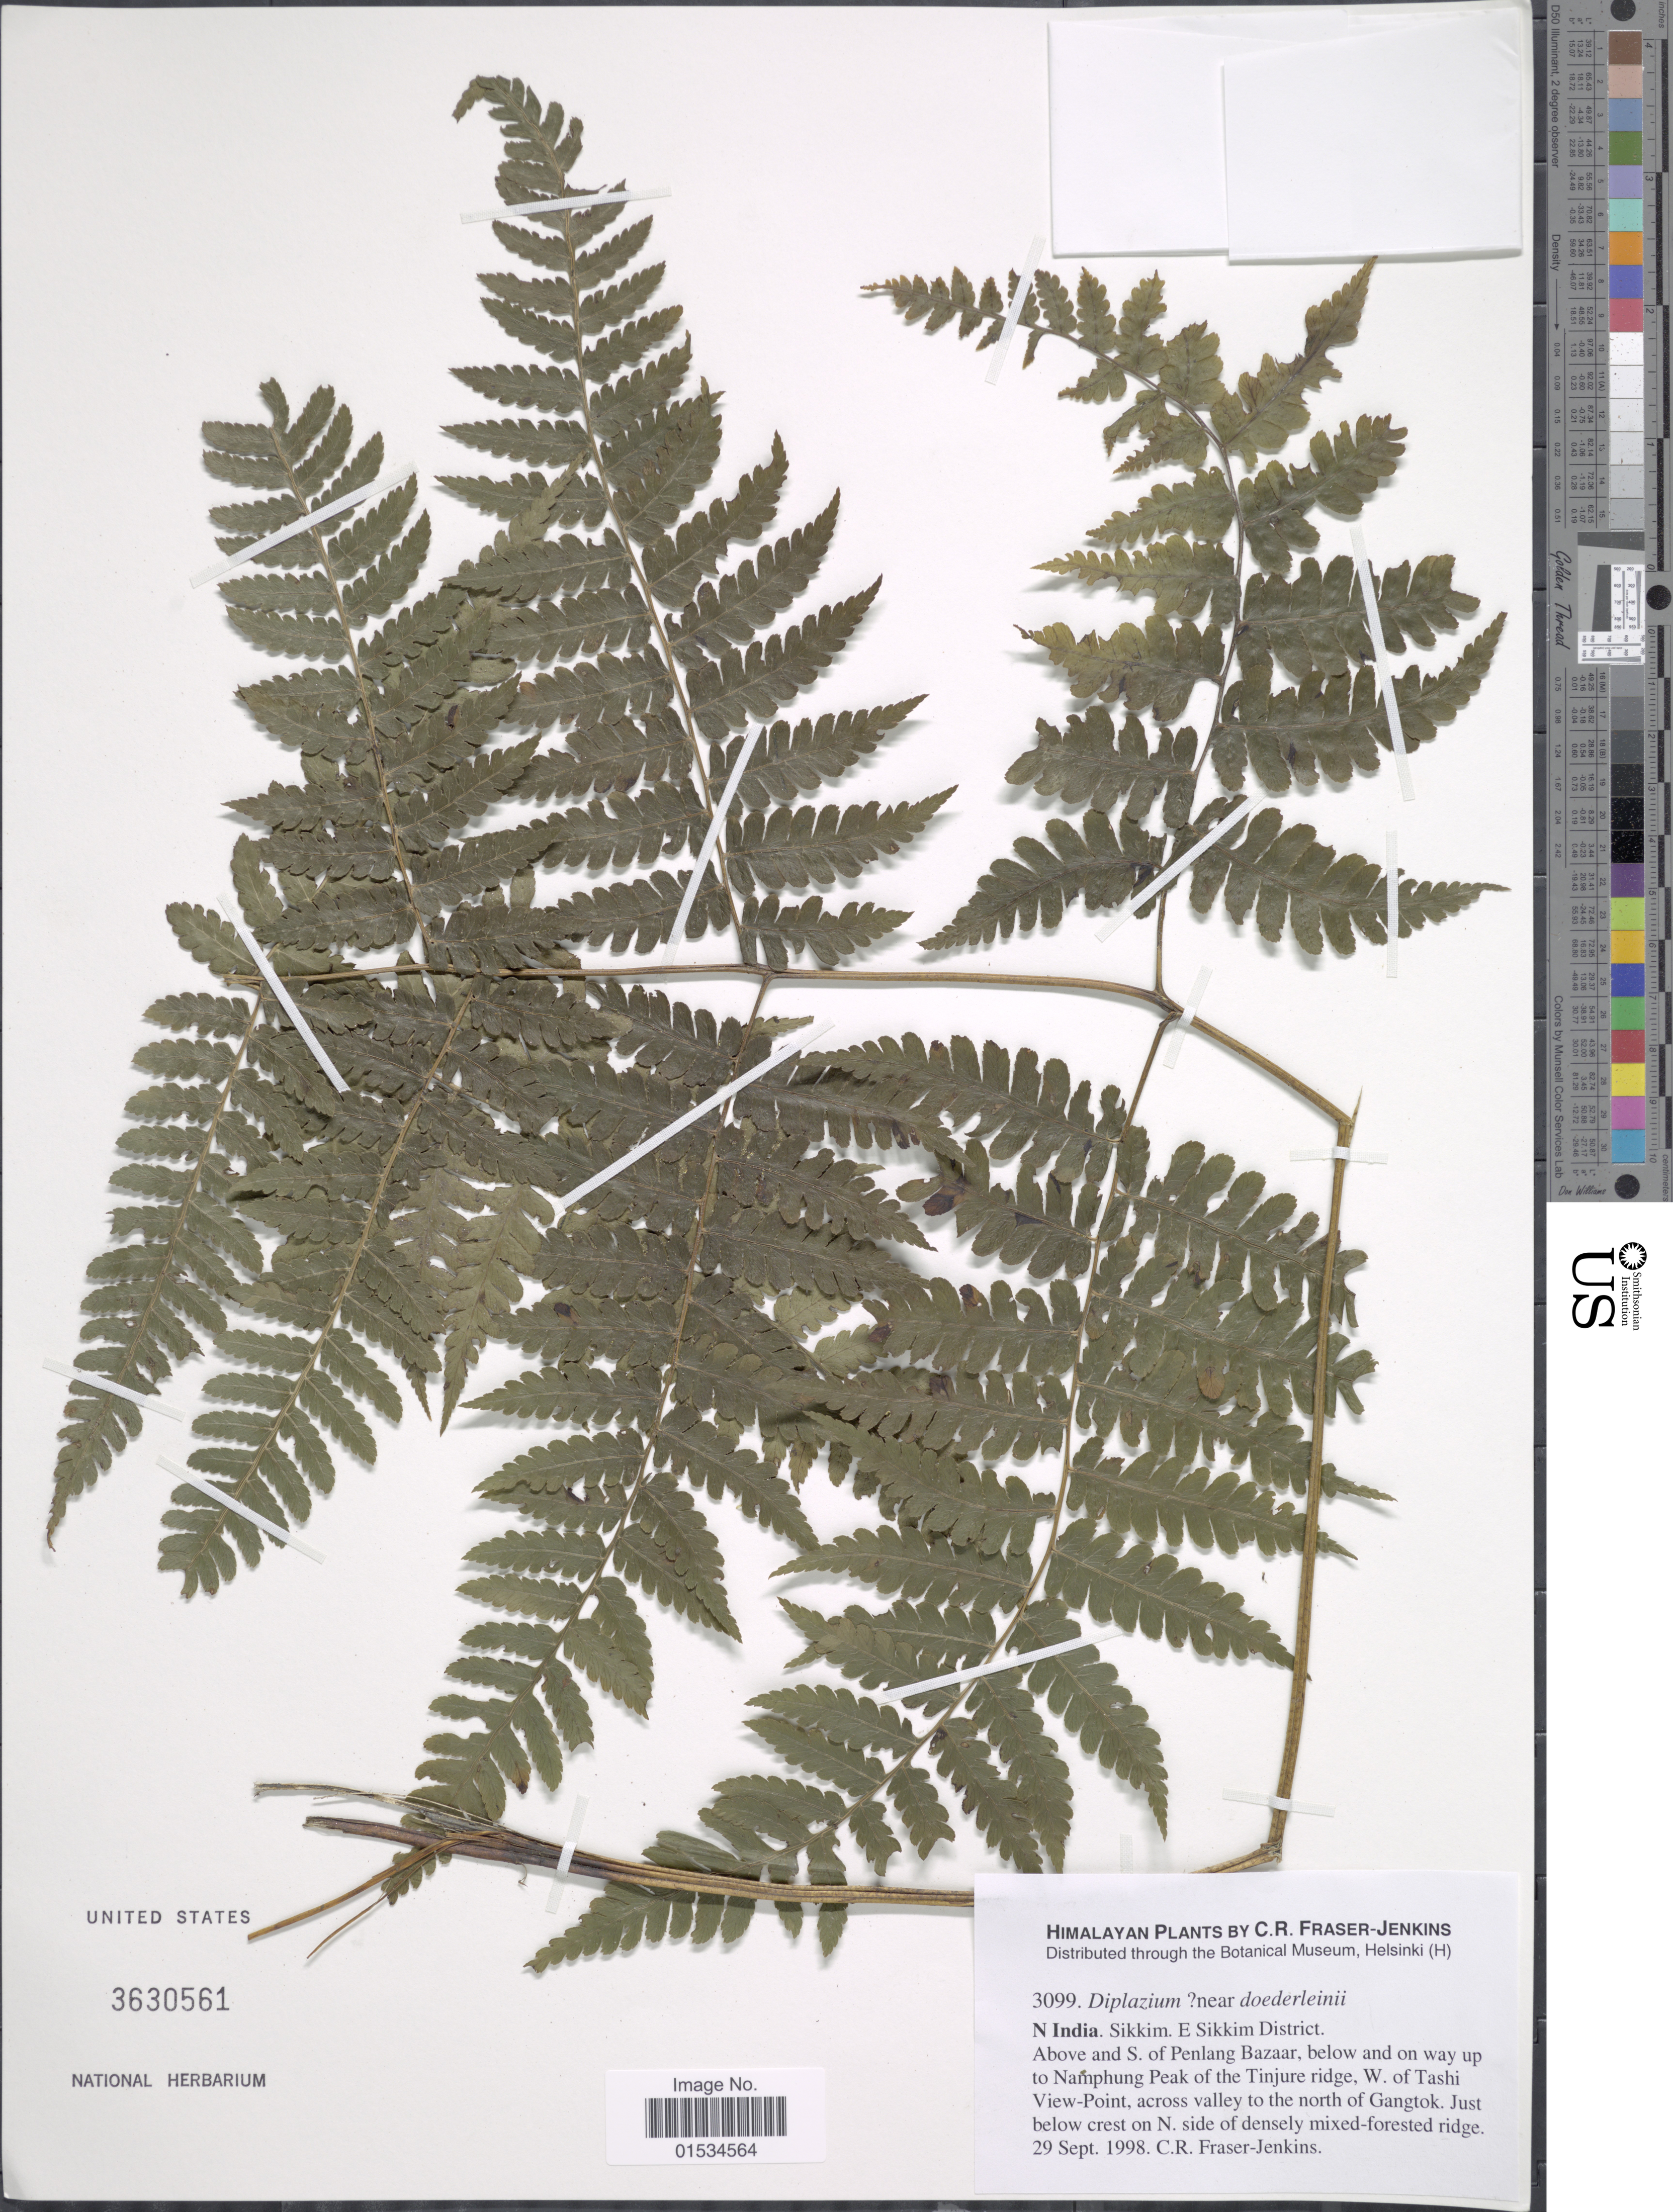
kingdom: Plantae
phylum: Tracheophyta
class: Polypodiopsida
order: Polypodiales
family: Athyriaceae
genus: Diplazium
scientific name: Diplazium sp.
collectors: C. R. Fraser-Jenkins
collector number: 3099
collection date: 1998-09-29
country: India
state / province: Sikkim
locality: N. India, E. Sikkim District, Above and S. of Penlang Bazaar, below and on way up to Namphung Peak of the Tinjure ridge, W. of Tashi View-Point, across valley to the north of Gangtok, just below crest on N. side of densely mixed-forested ridge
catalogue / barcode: US 3630561